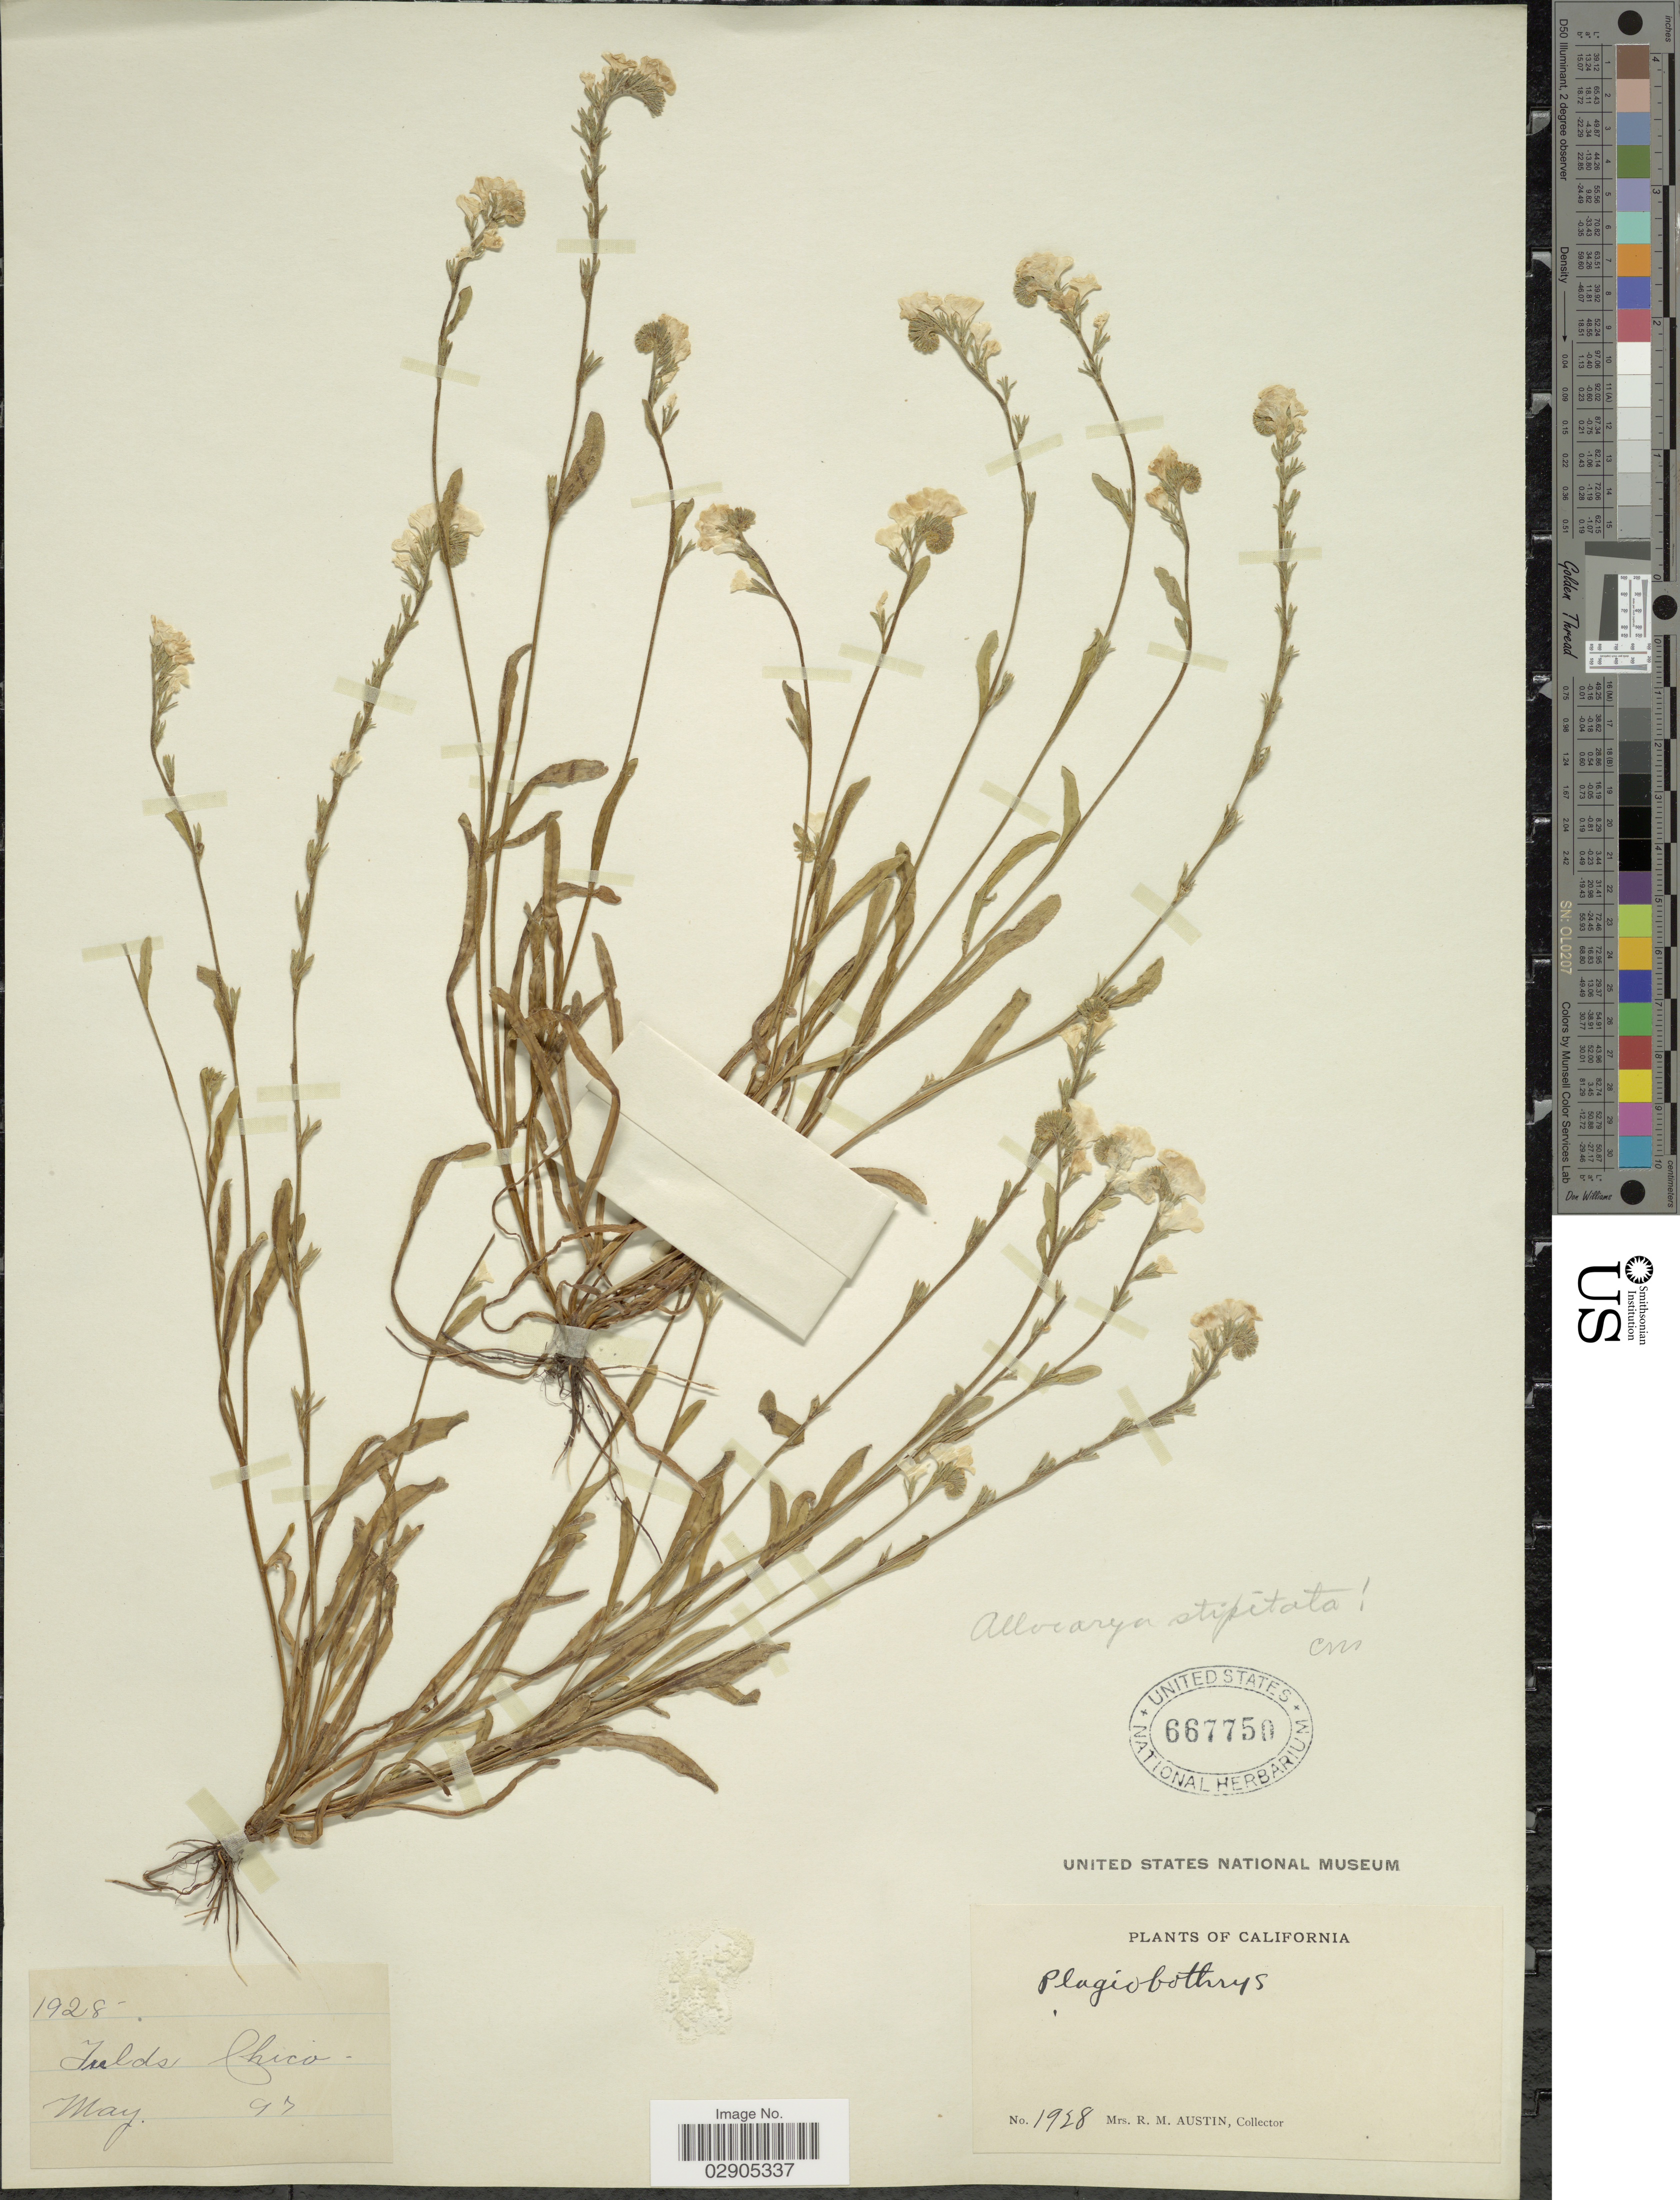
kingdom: Plantae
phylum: Tracheophyta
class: Magnoliopsida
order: Boraginales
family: Boraginaceae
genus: Allocarya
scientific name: Allocarya stipitata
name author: Greene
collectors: R. Austin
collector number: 1928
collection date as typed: Transcribed d/m/y: /5/97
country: United States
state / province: California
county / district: Butte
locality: Fields, Chico.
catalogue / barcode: US 667750